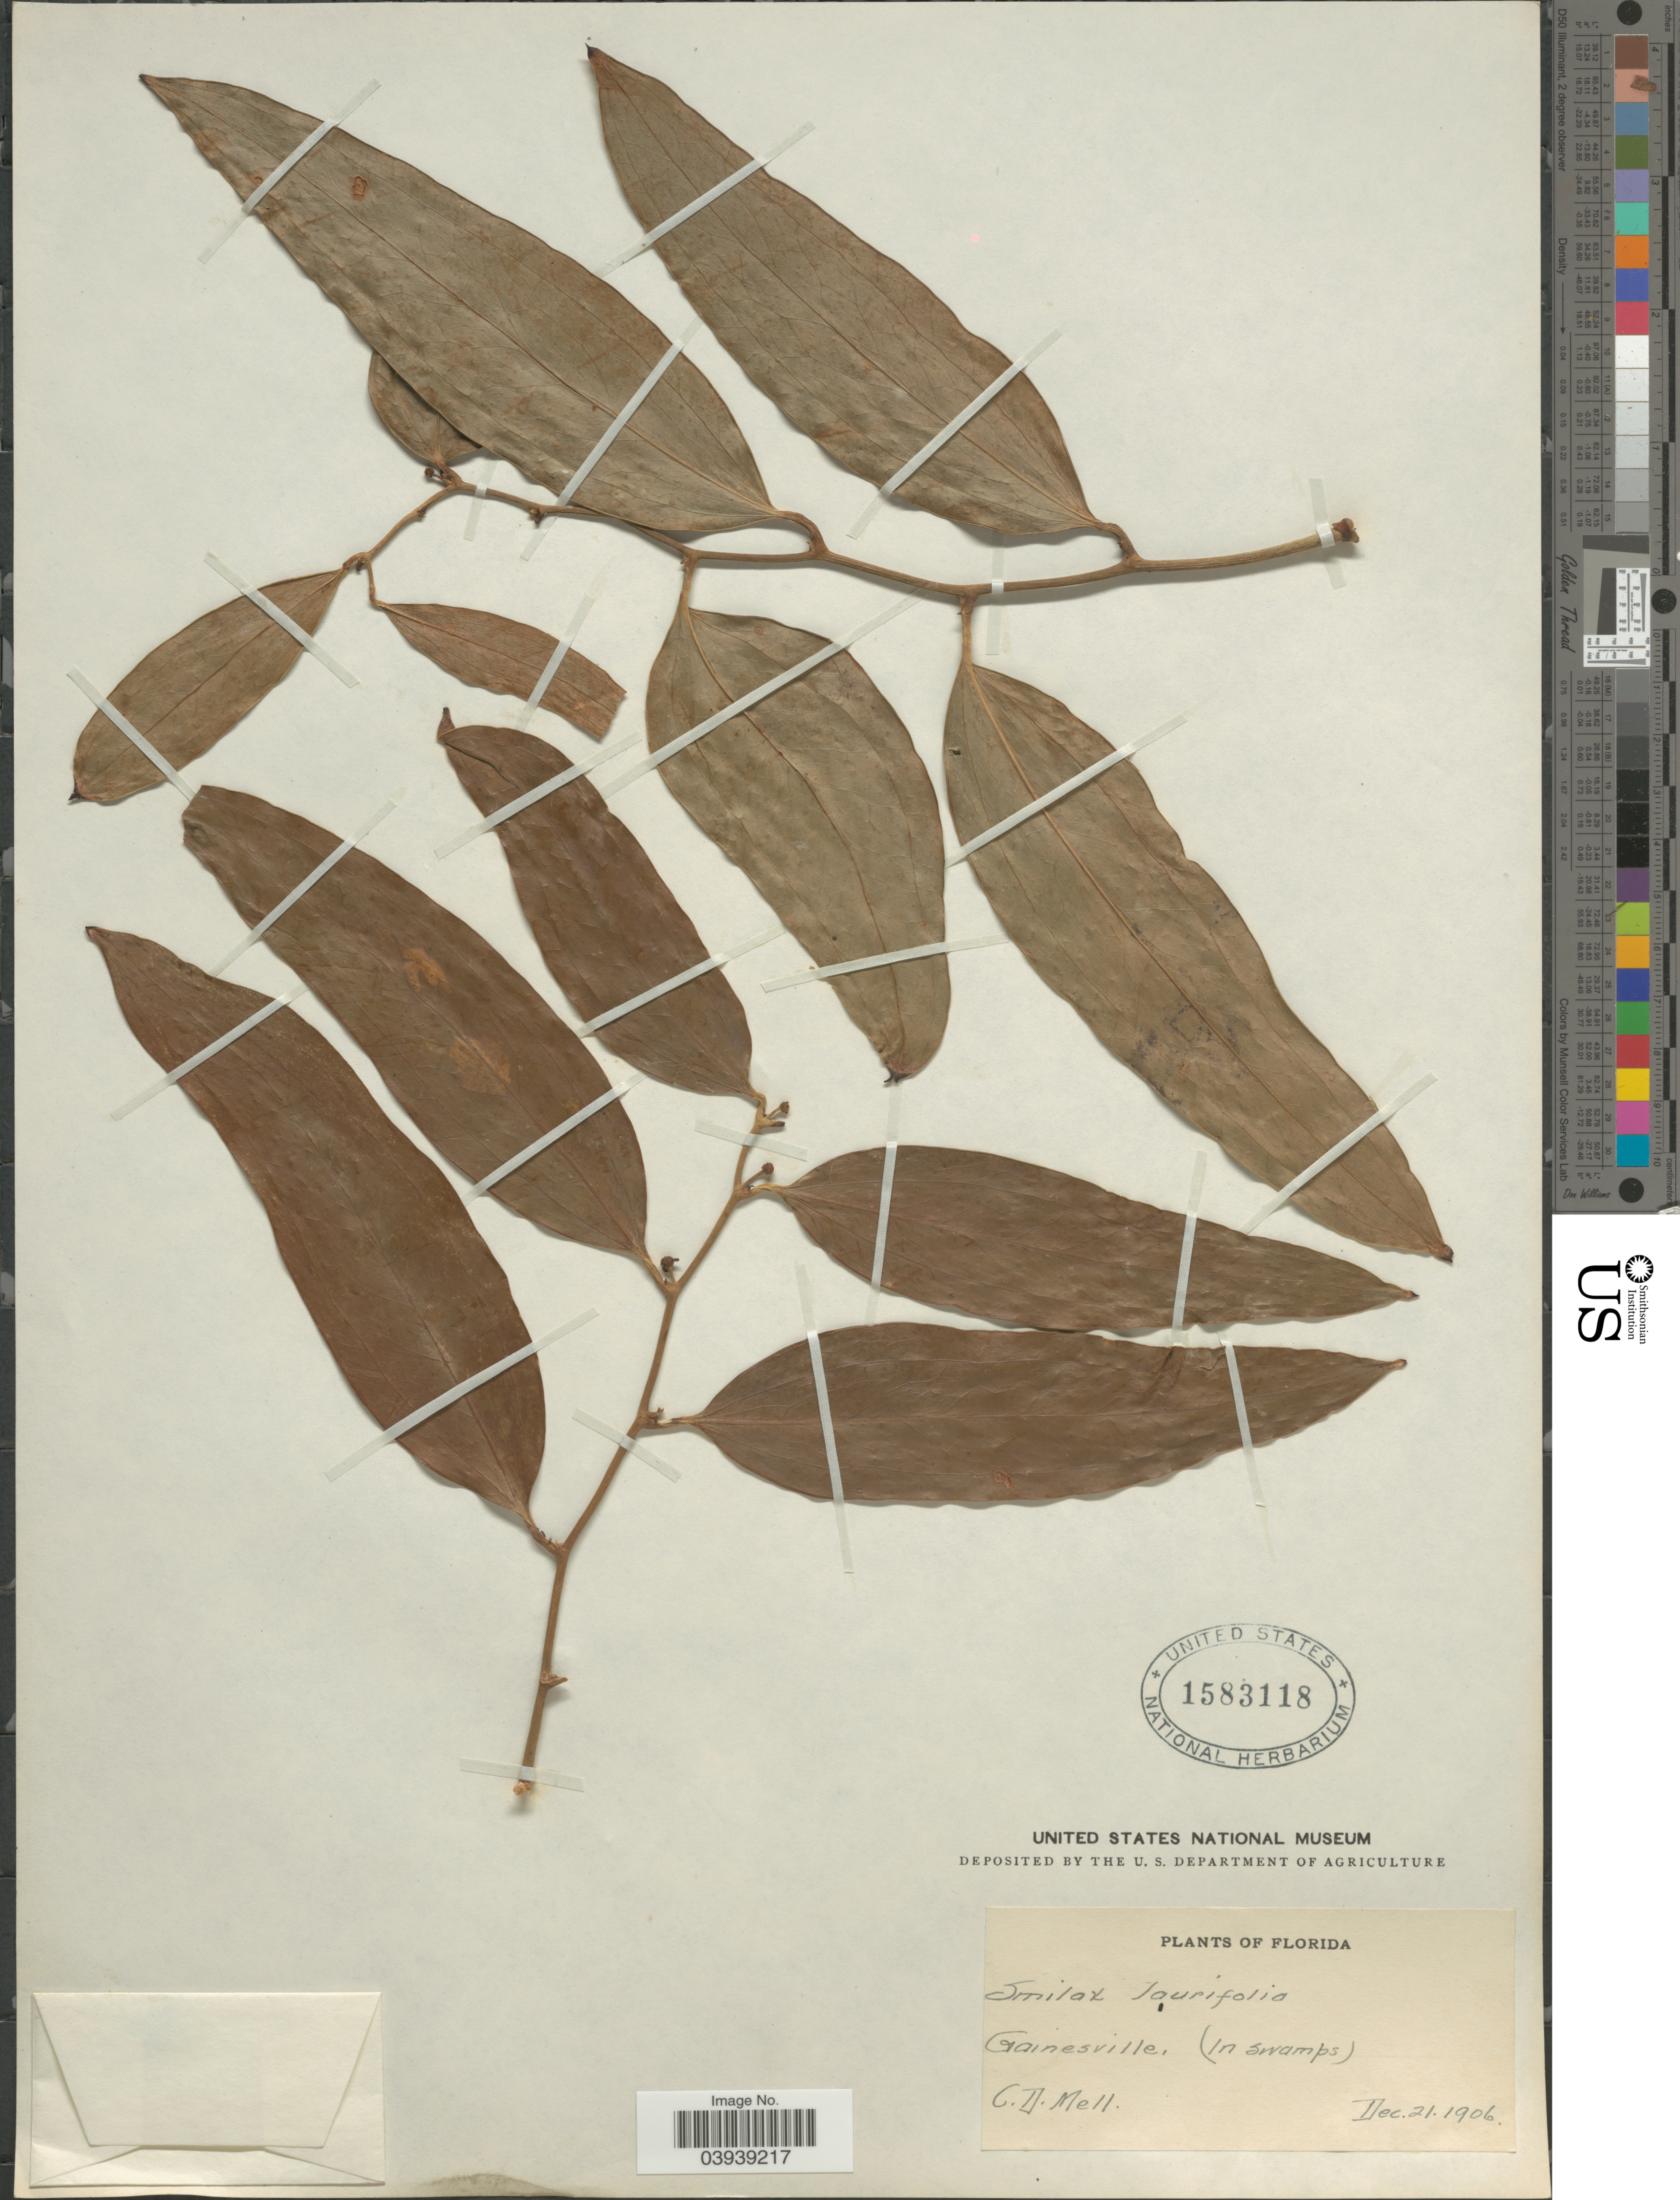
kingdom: Plantae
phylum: Tracheophyta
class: Liliopsida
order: Liliales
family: Smilacaceae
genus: Smilax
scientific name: Smilax smallii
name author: Morong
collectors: C. D. Mell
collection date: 1906-12-21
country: United States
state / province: Florida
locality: Gainesville (In swamps).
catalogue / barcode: US 1583118